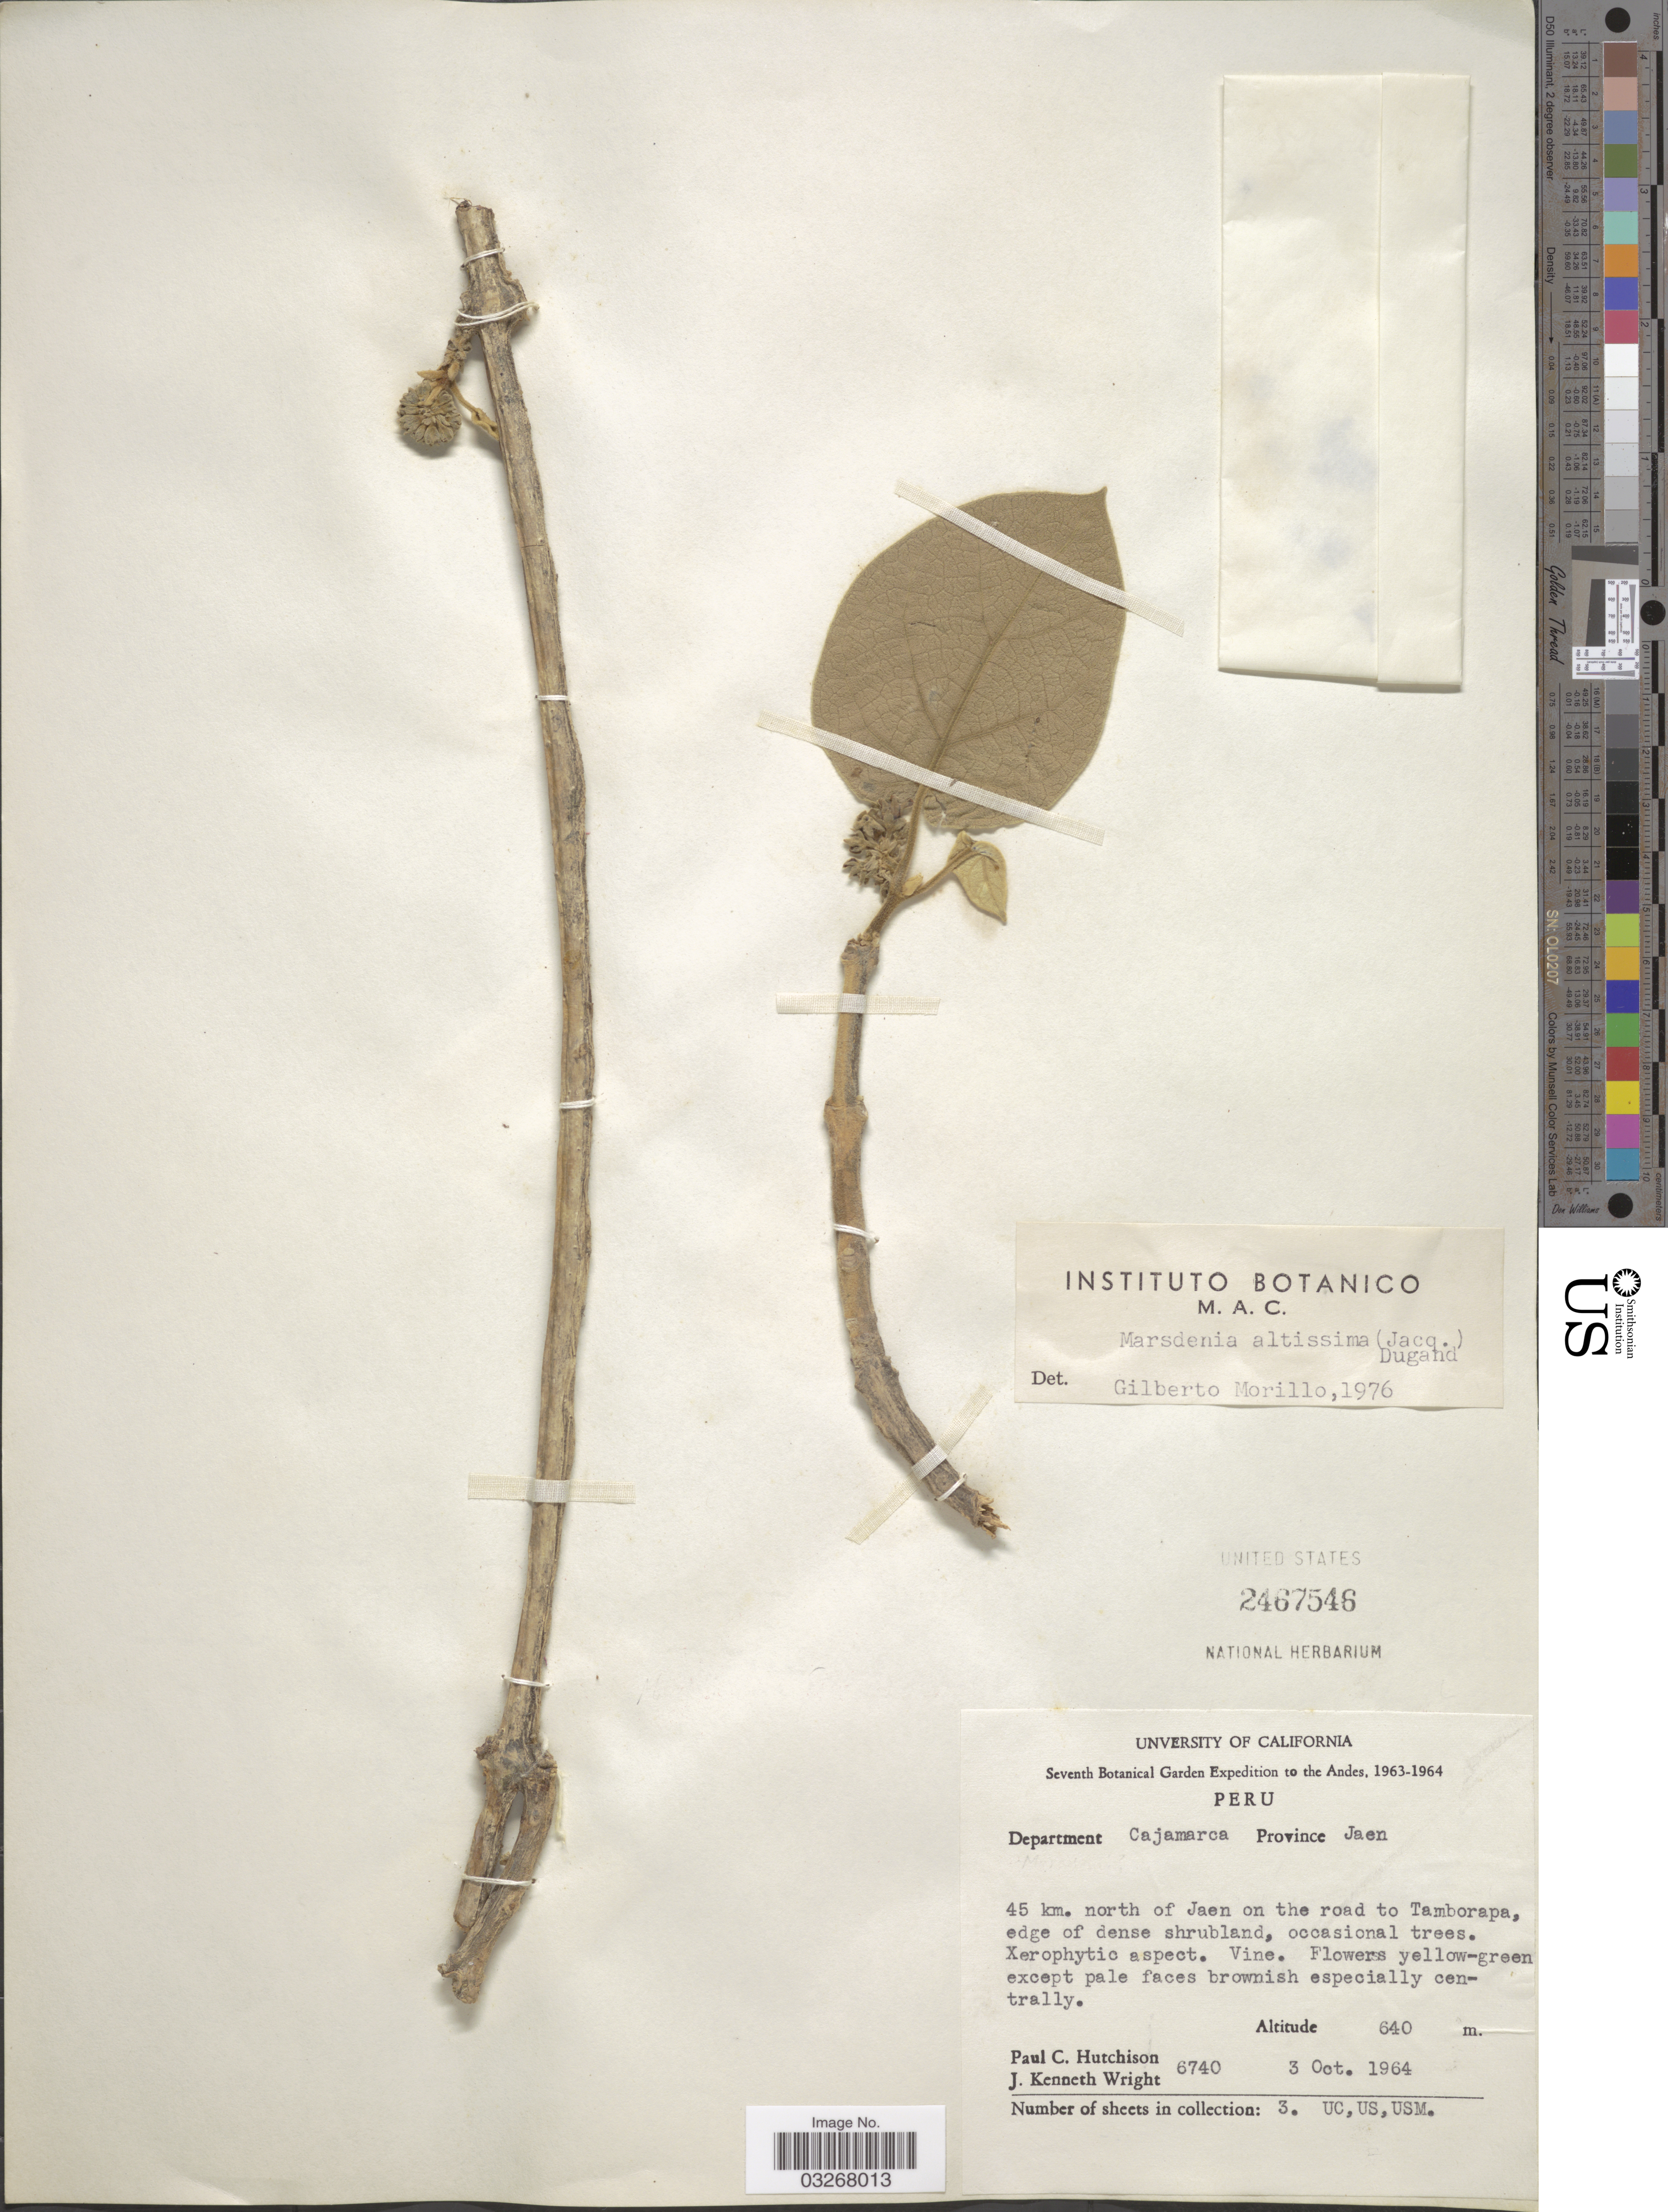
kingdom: Plantae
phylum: Tracheophyta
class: Magnoliopsida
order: Gentianales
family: Apocynaceae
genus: Marsdenia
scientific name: Marsdenia altissima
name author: (Jacq.) Dugand G.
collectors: P. C. Hutchison & J. K. Wright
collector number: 6740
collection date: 1964-10-30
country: Peru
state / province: Cajamarca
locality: The Andes, Department Cajamarca, Province Jaen, 45 km. north of Jaen on the road to Tamborapa.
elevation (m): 640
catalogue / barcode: US 2467546